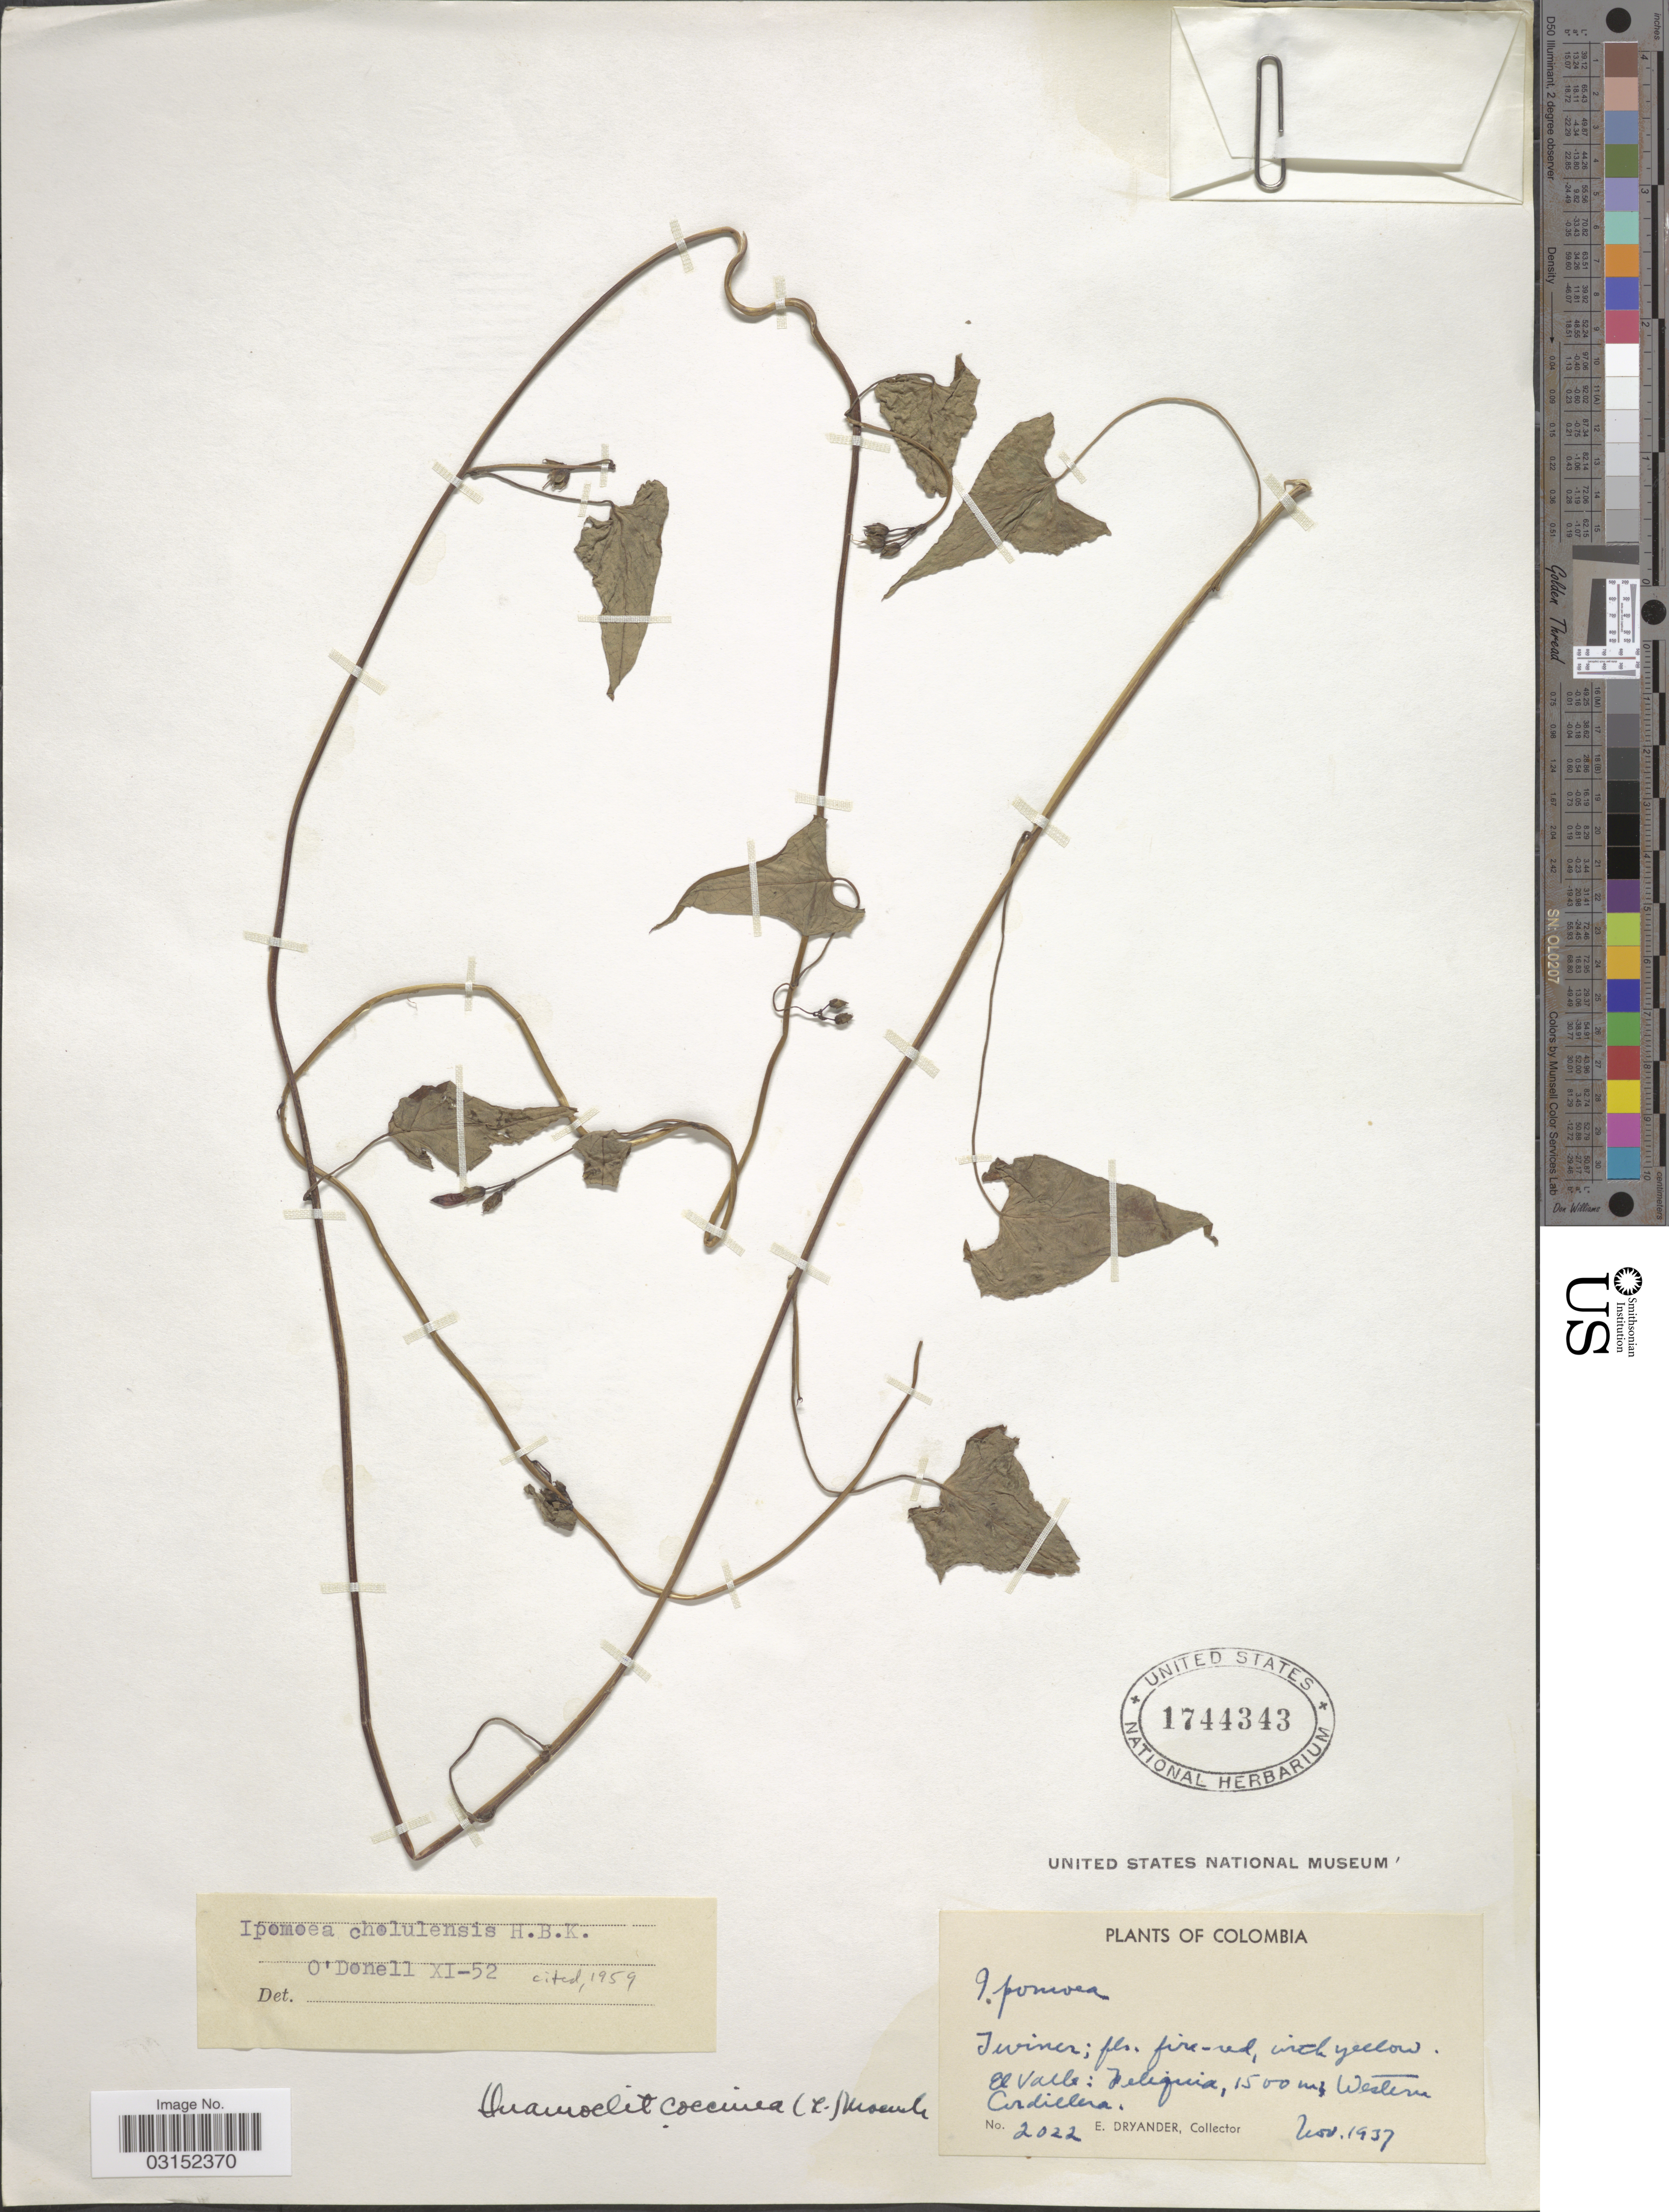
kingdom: Plantae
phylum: Tracheophyta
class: Magnoliopsida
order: Solanales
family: Convolvulaceae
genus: Ipomoea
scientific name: Ipomoea cholulensis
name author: Kunth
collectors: E. Dryander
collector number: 2022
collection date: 1937-11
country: Colombia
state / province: Valle del Cauca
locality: El Valle: Peliquia, Western Cordillera.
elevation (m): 1500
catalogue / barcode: US 1744343